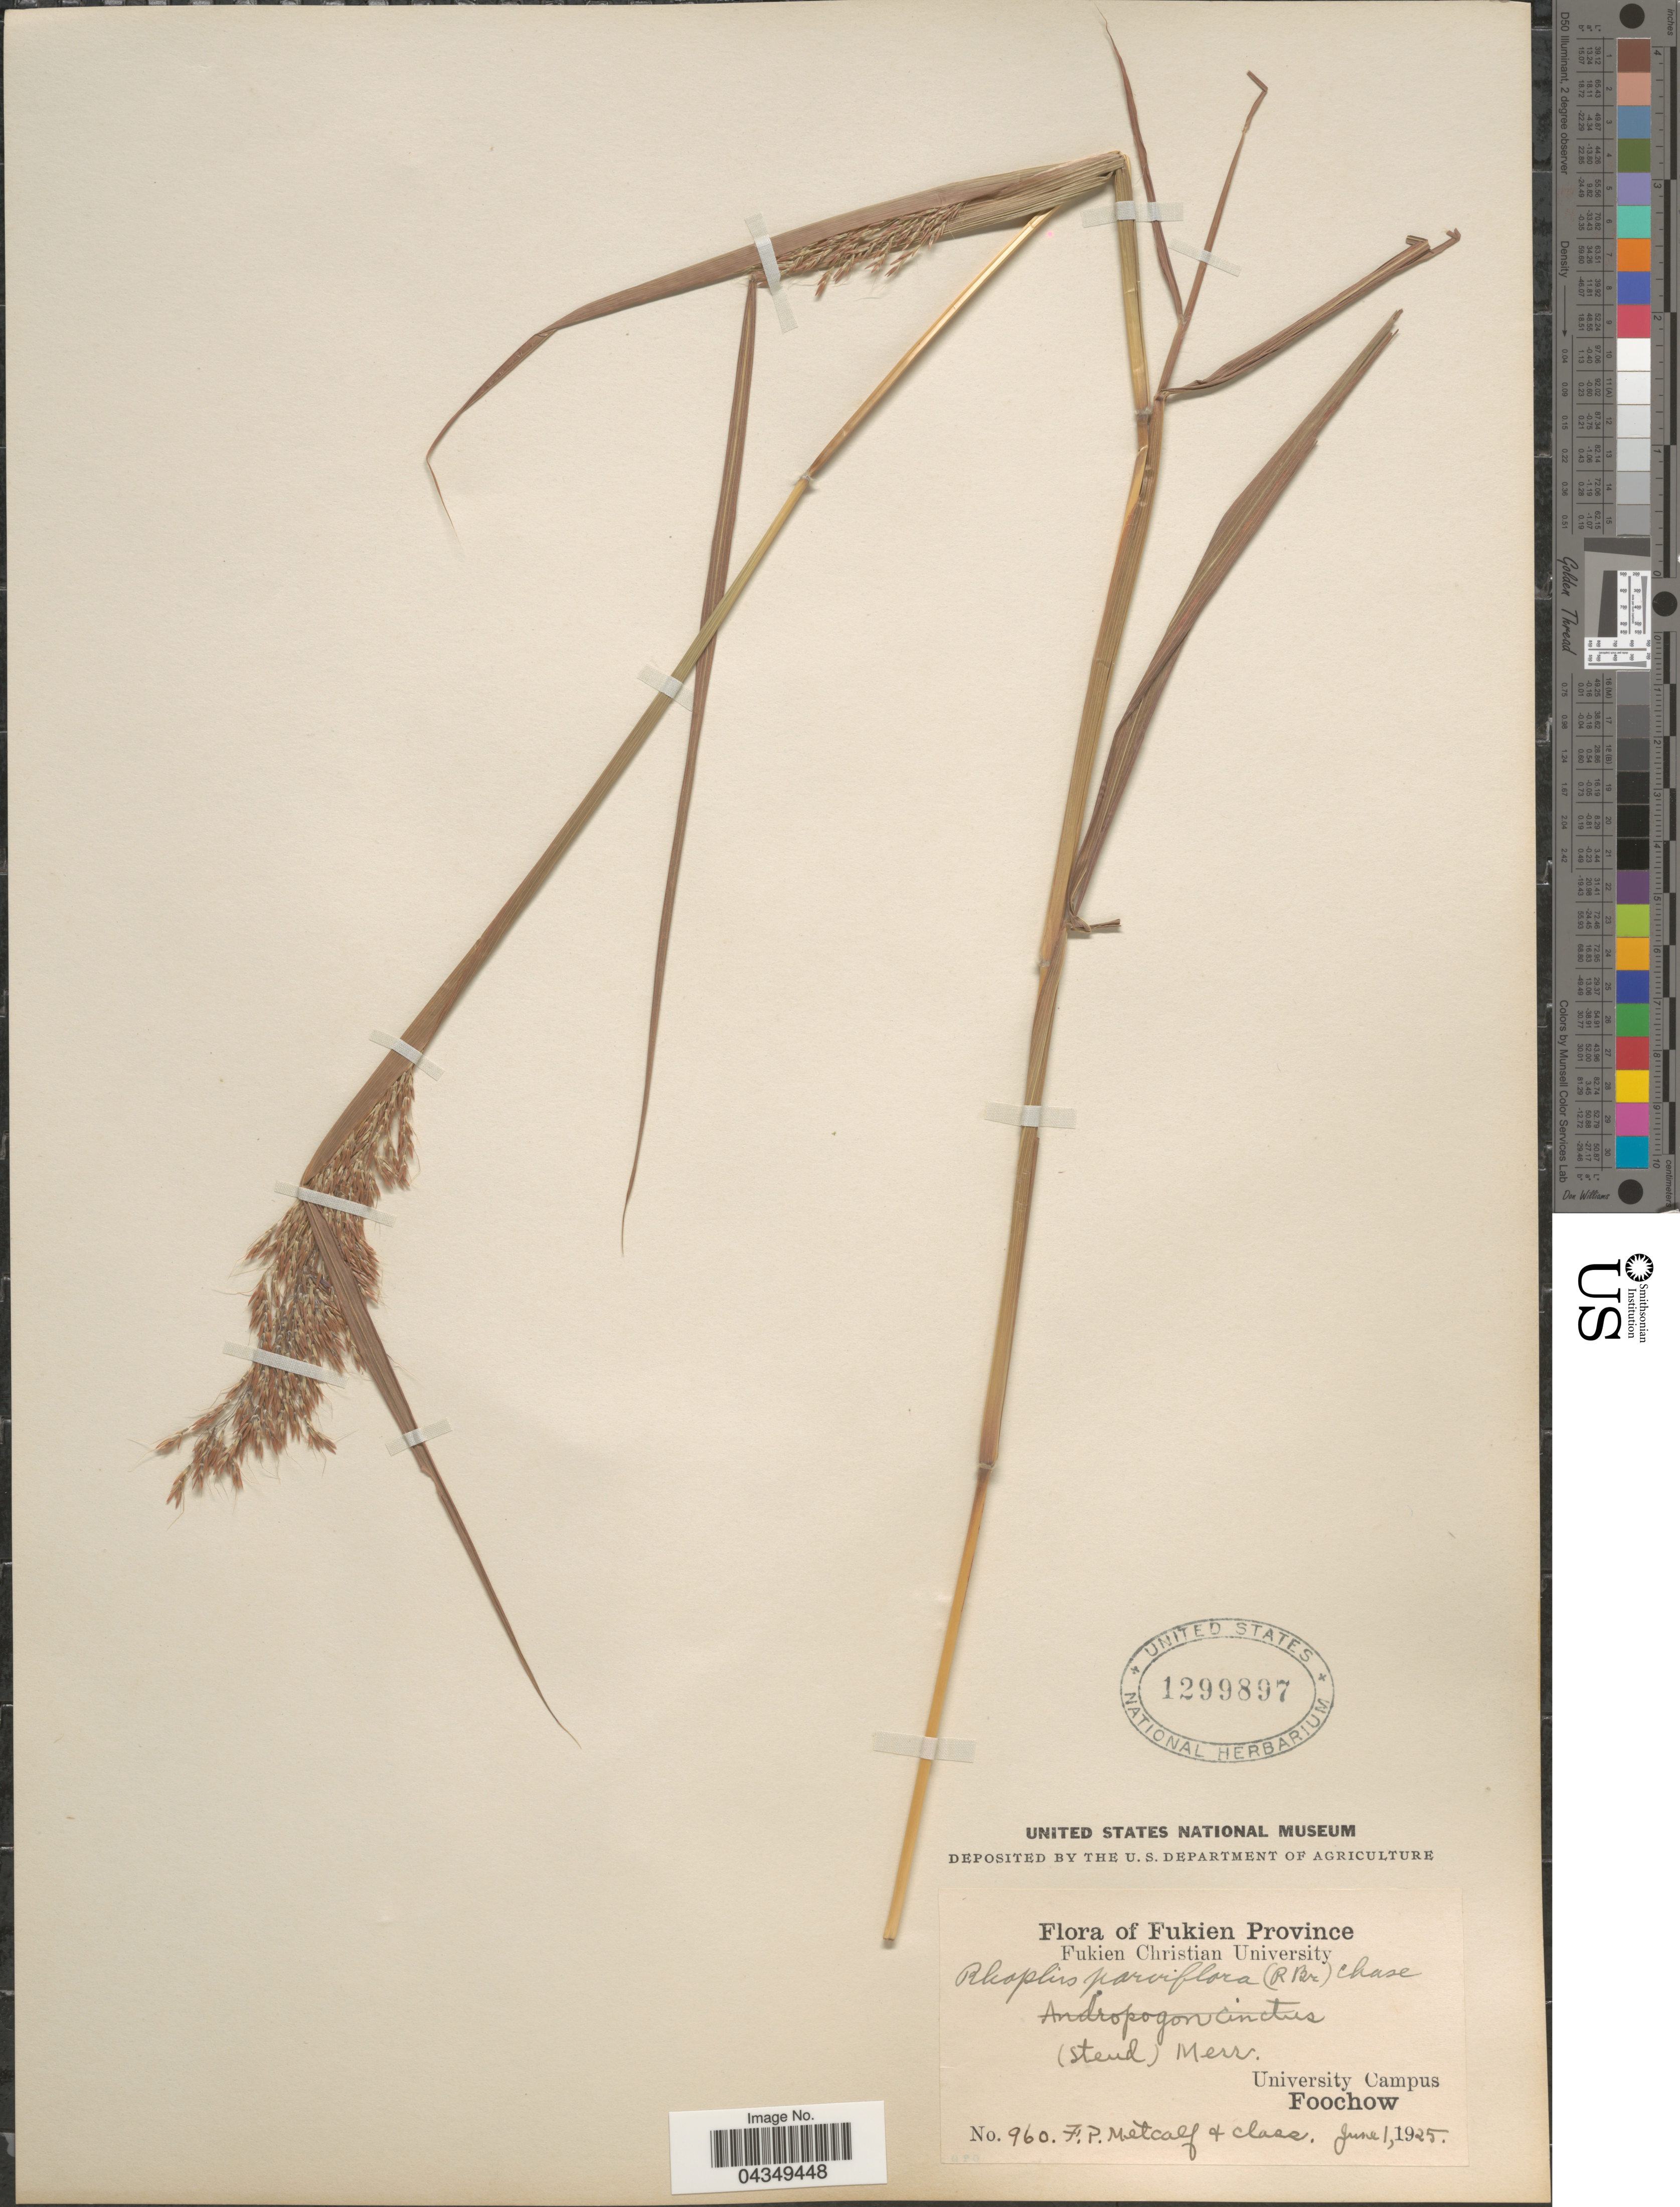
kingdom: Plantae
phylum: Tracheophyta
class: Liliopsida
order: Poales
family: Poaceae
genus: Capillipedium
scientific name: Capillipedium parviflorum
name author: (R. Br.) Stapf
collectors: F. Metcalf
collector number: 960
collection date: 1925-06-01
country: China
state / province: Fujian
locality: Fukien Province. University Campus. Foochow.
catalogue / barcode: US 1299897